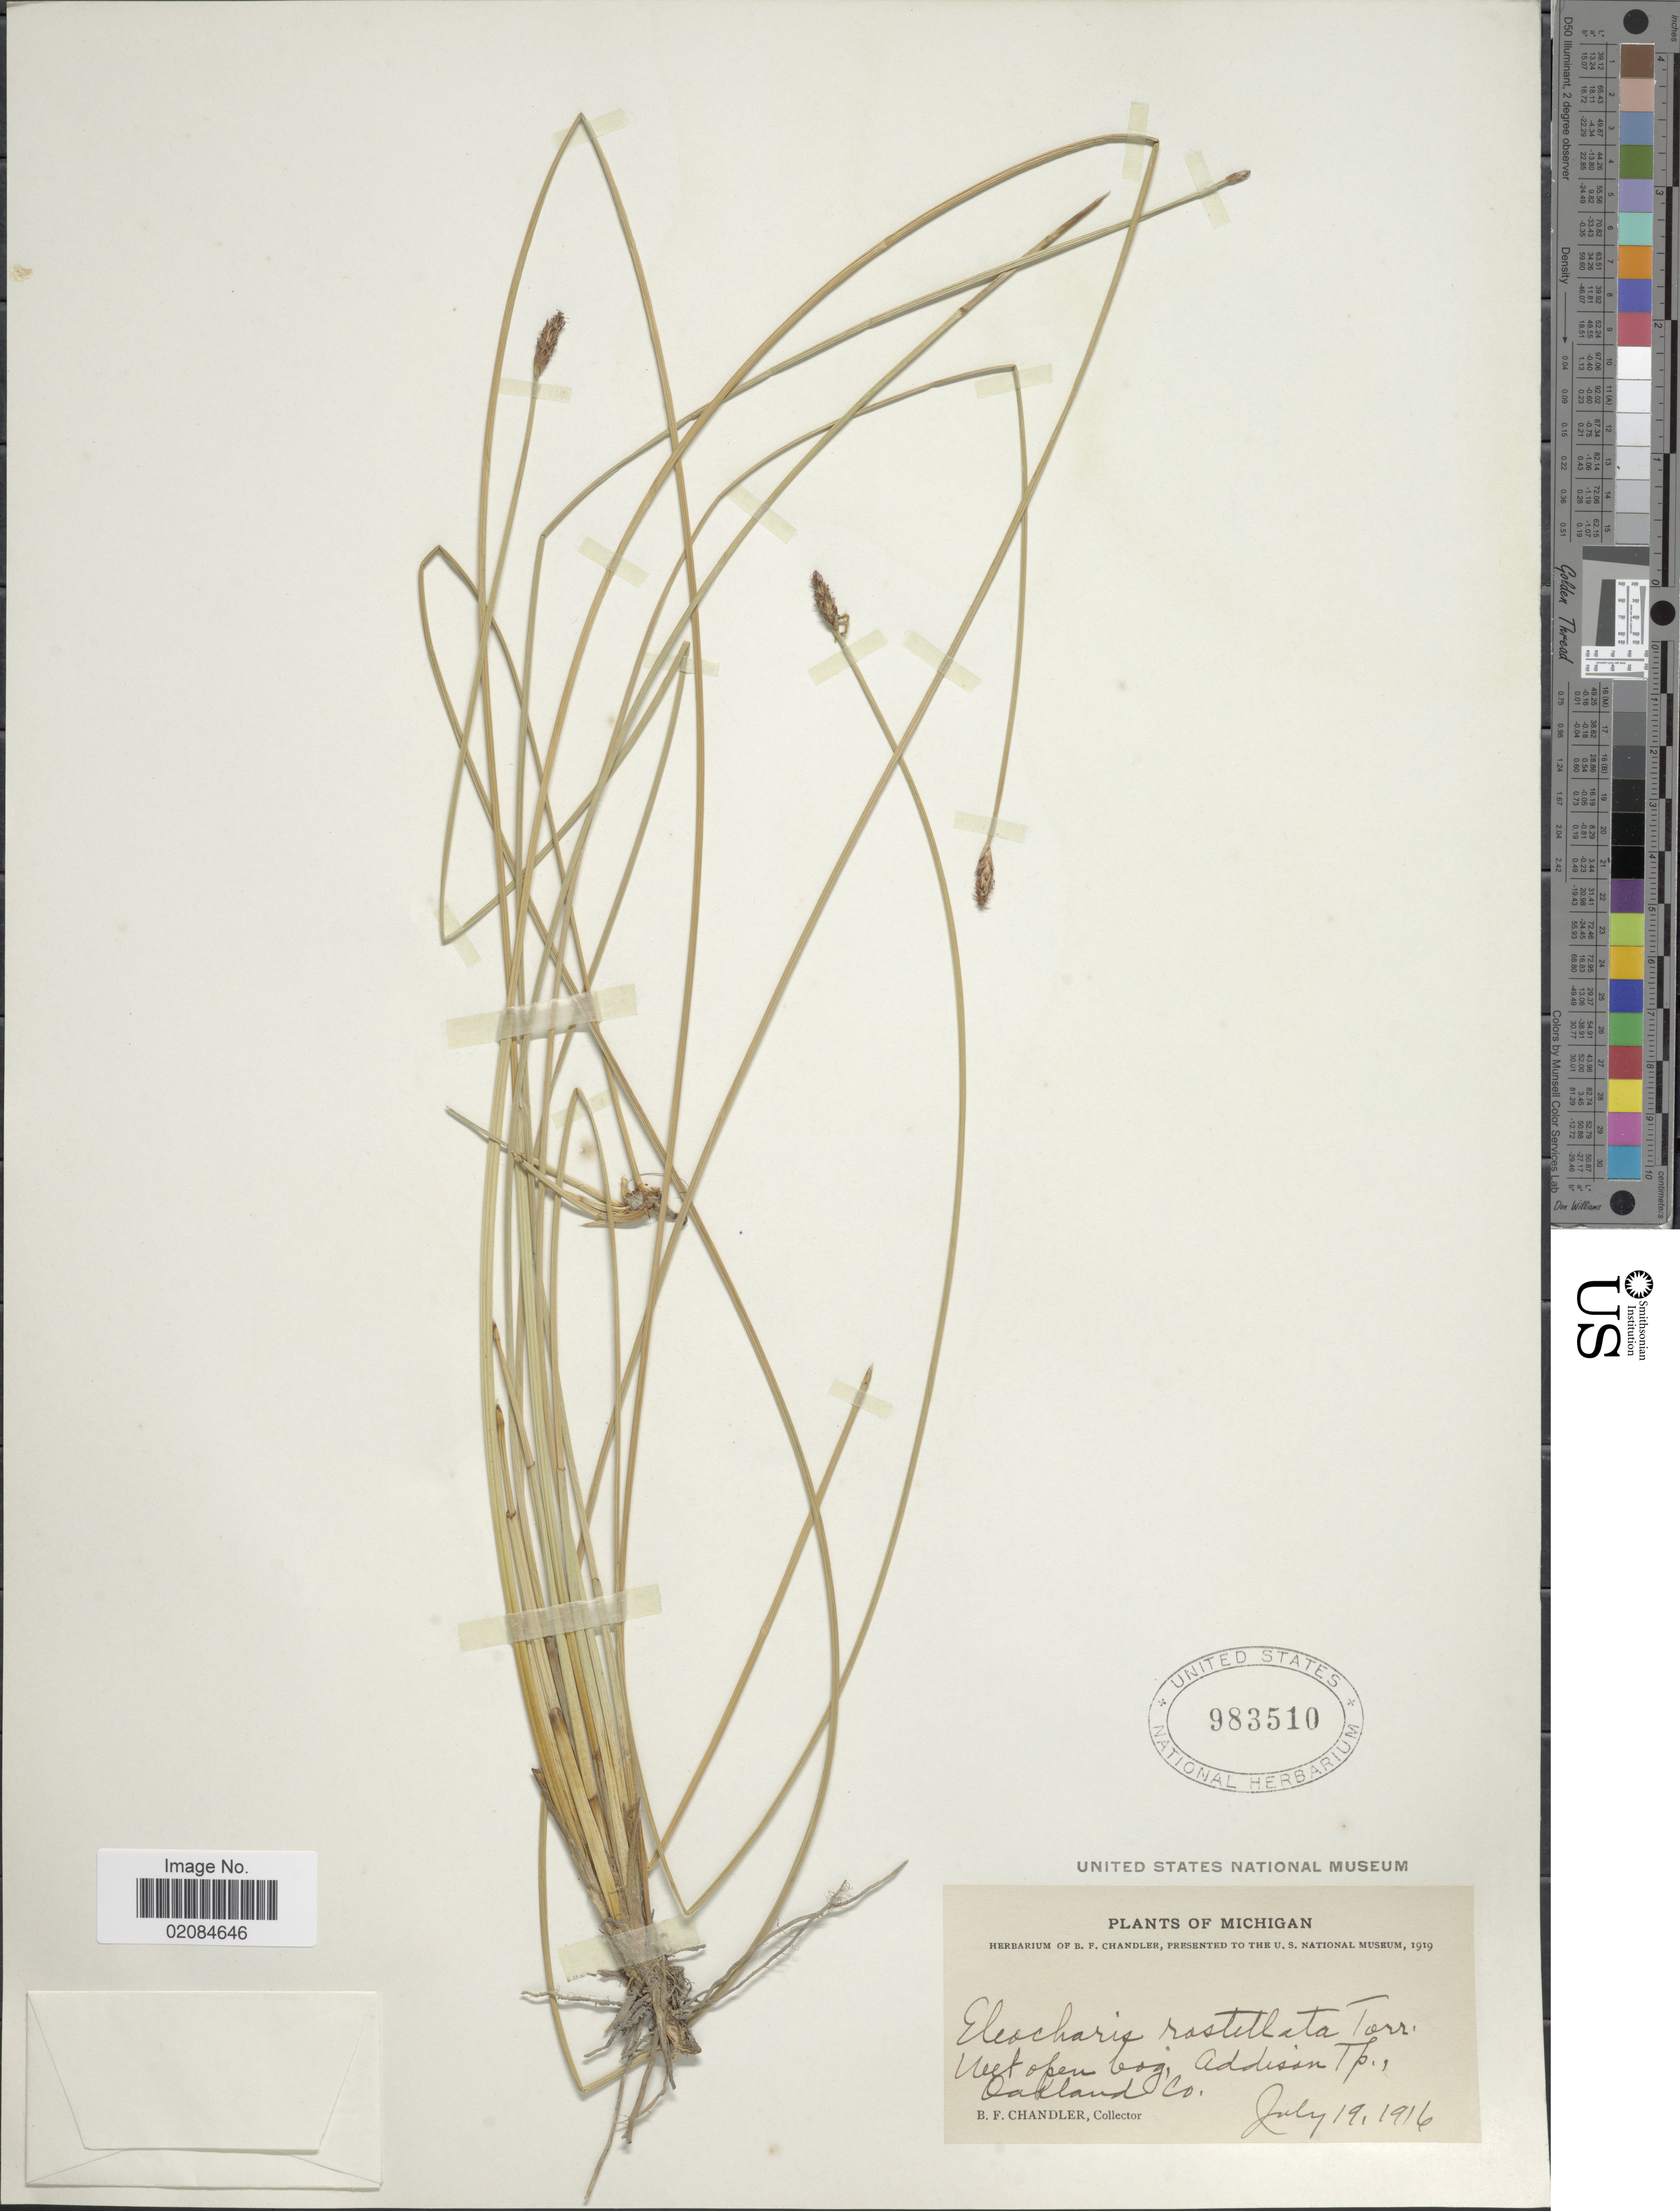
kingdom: Plantae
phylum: Tracheophyta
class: Liliopsida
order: Poales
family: Cyperaceae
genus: Eleocharis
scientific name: Eleocharis rostellata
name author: (Torr.) Torr.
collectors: B. F. Chandler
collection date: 1916-07-19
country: United States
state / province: Michigan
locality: Wet open bog, Addison Tp., Oakland Co.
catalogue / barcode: US 983510